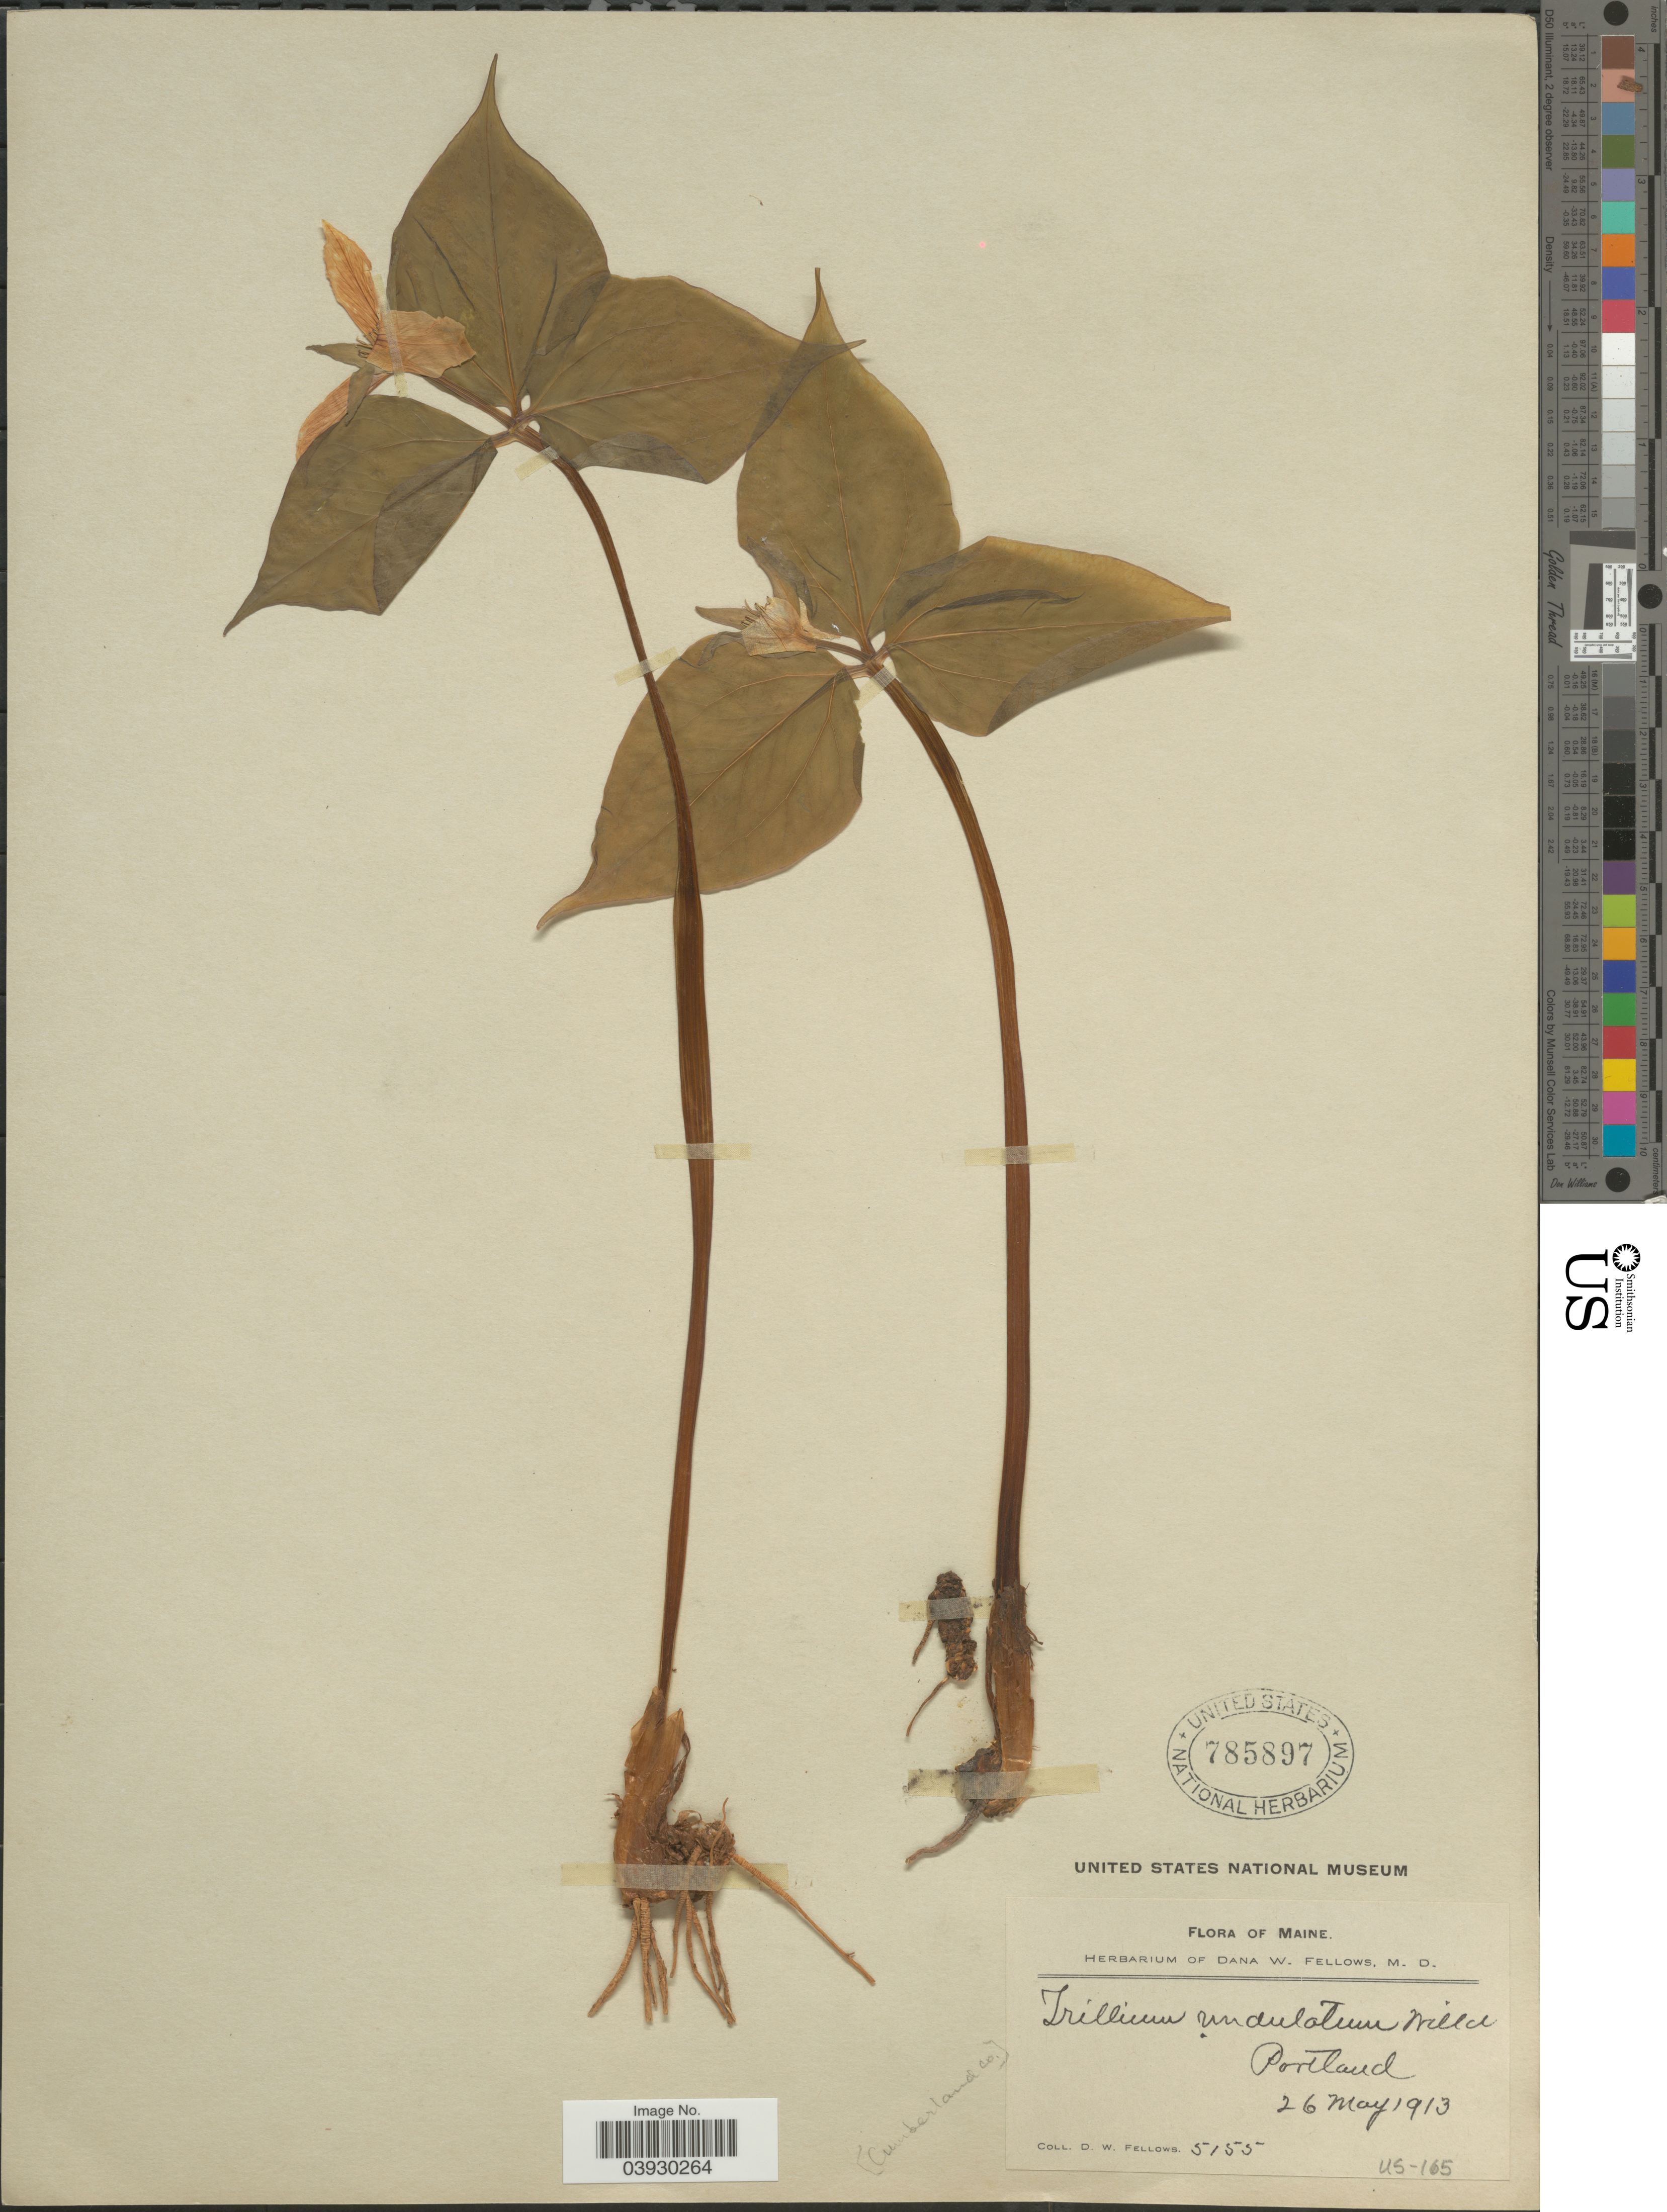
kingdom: Plantae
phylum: Tracheophyta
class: Liliopsida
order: Liliales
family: Melanthiaceae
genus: Trillium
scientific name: Trillium undulatum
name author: Willd.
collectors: D. W. Fellows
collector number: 5155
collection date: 1913-05-26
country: United States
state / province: Maine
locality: Portland. Cumberland Co.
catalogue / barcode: US 785897